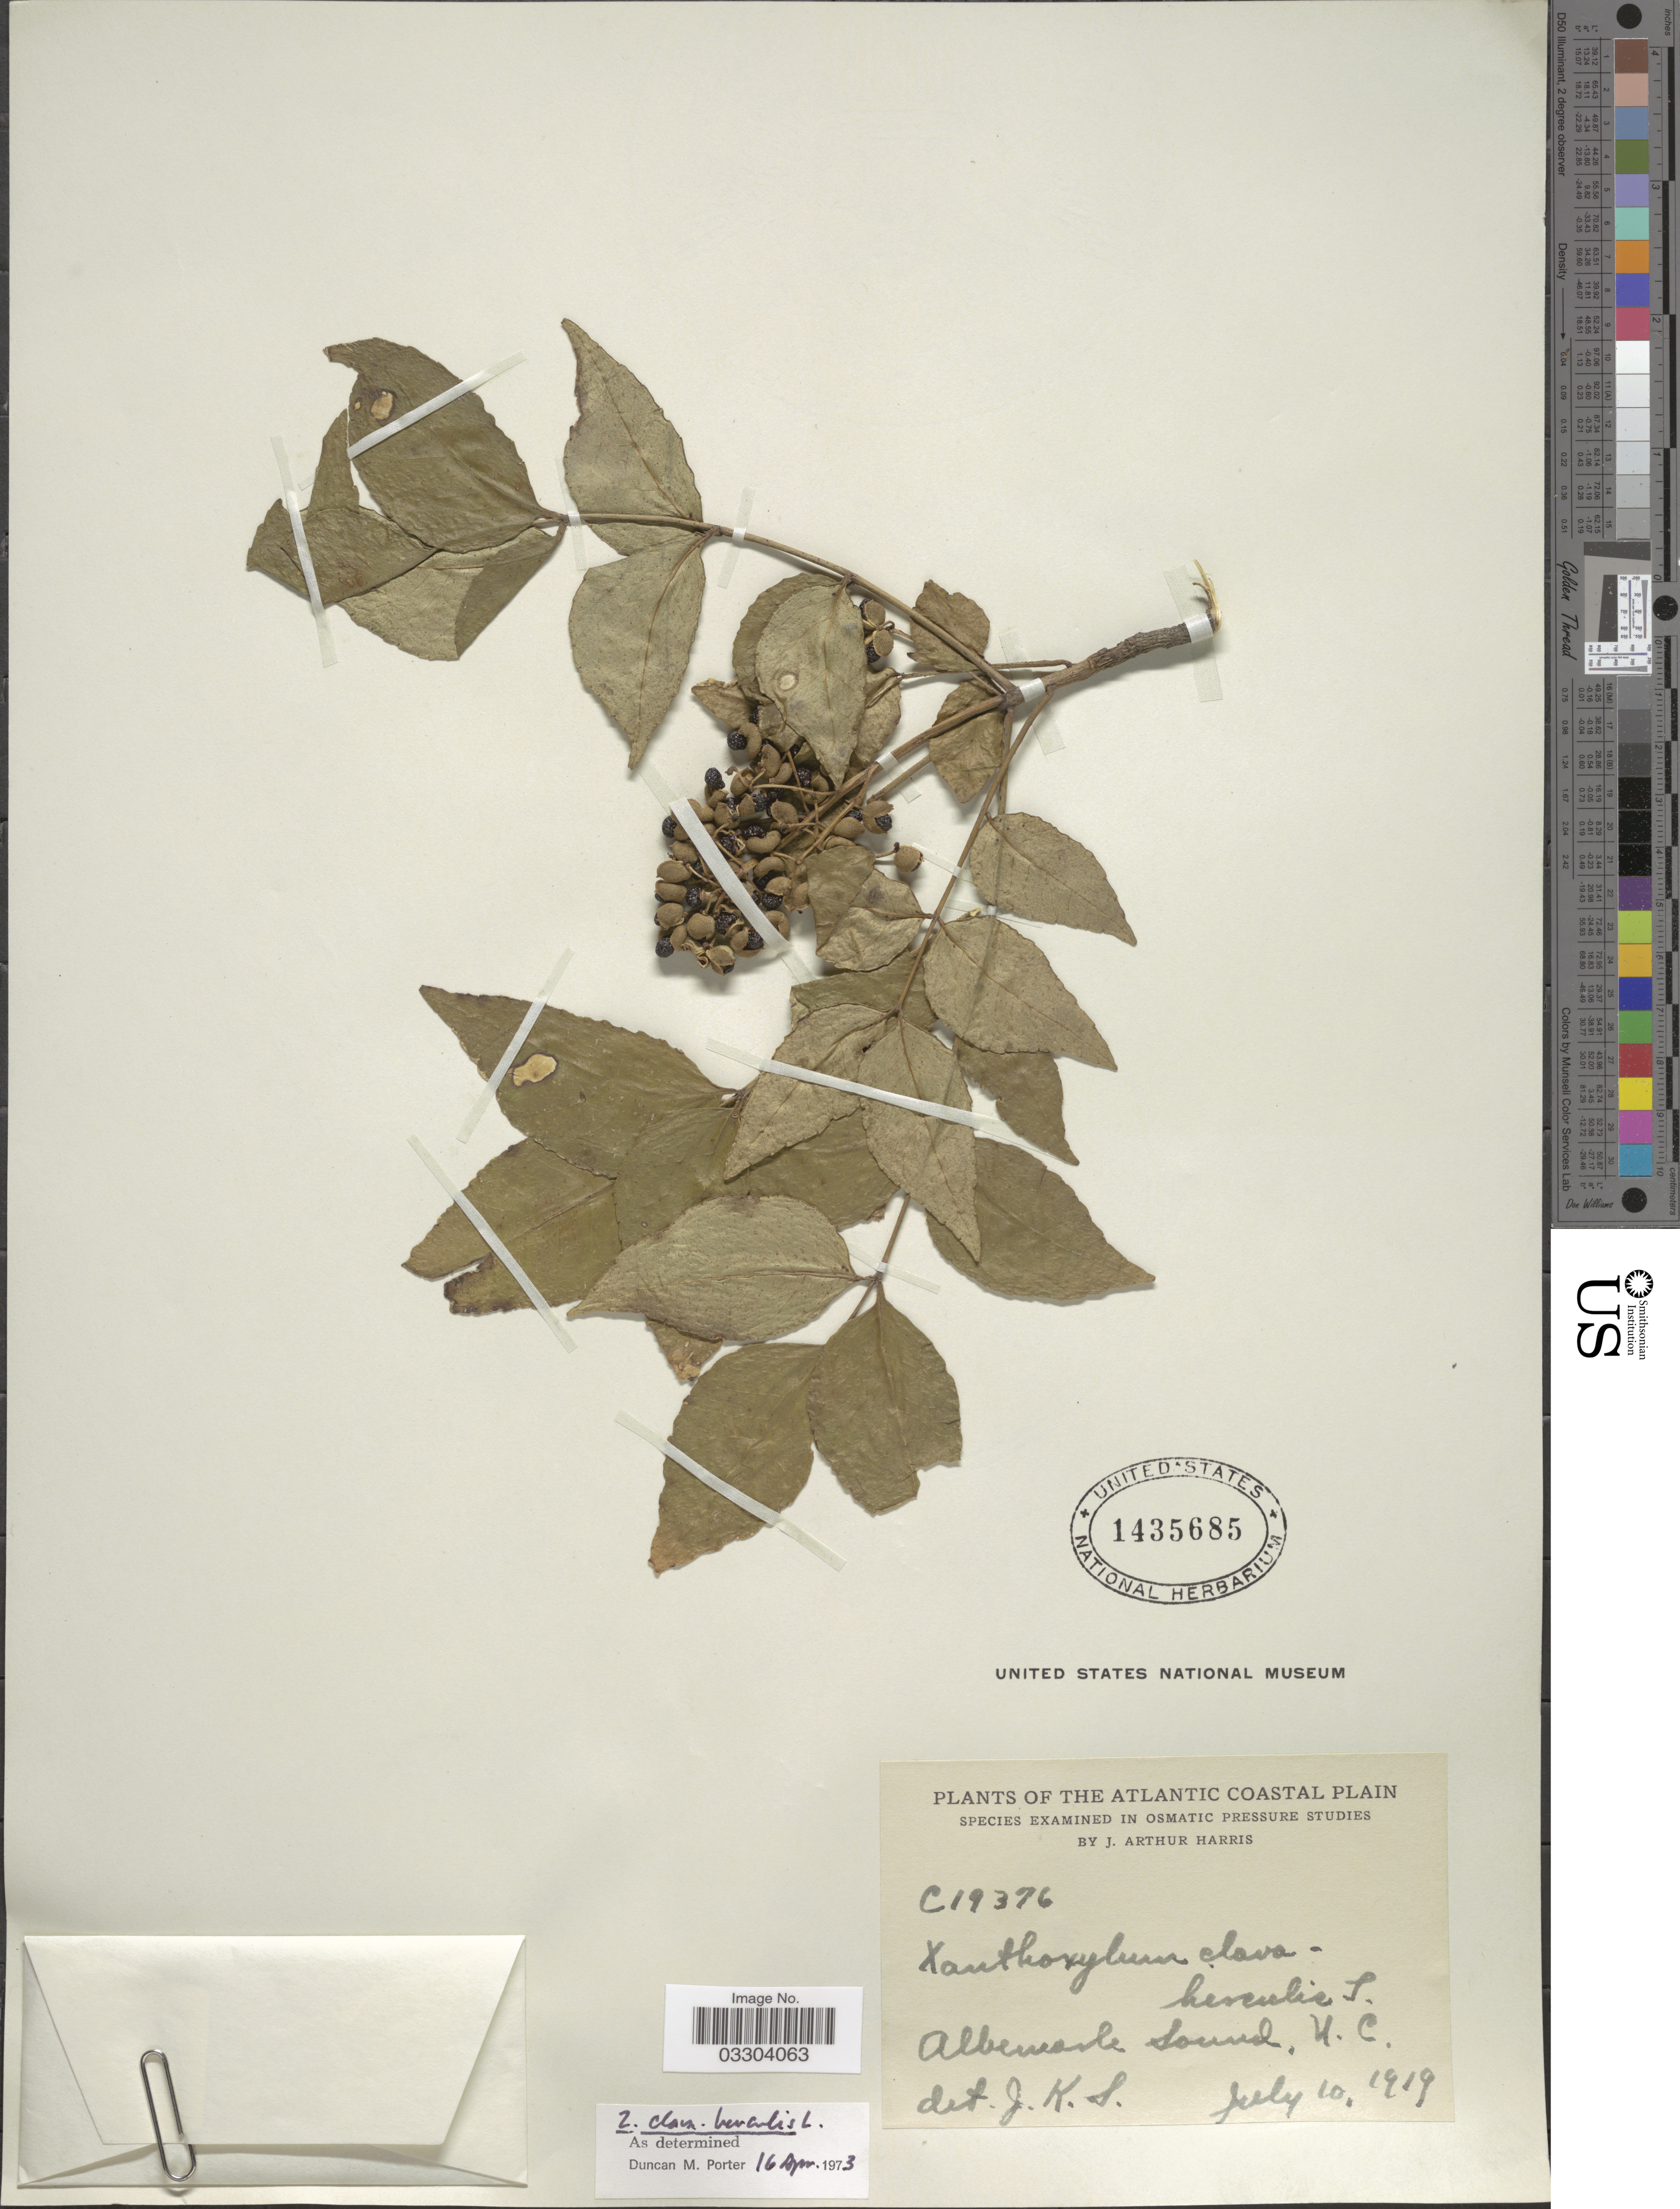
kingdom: Plantae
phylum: Tracheophyta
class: Magnoliopsida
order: Sapindales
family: Rutaceae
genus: Zanthoxylum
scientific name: Zanthoxylum clava-herculis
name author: L.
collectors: J. A. Harris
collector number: C19376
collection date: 1919-07-10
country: United States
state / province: North Carolina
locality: The Atlantic Coastal Plain. Albemarle Sound.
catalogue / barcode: US 1435685